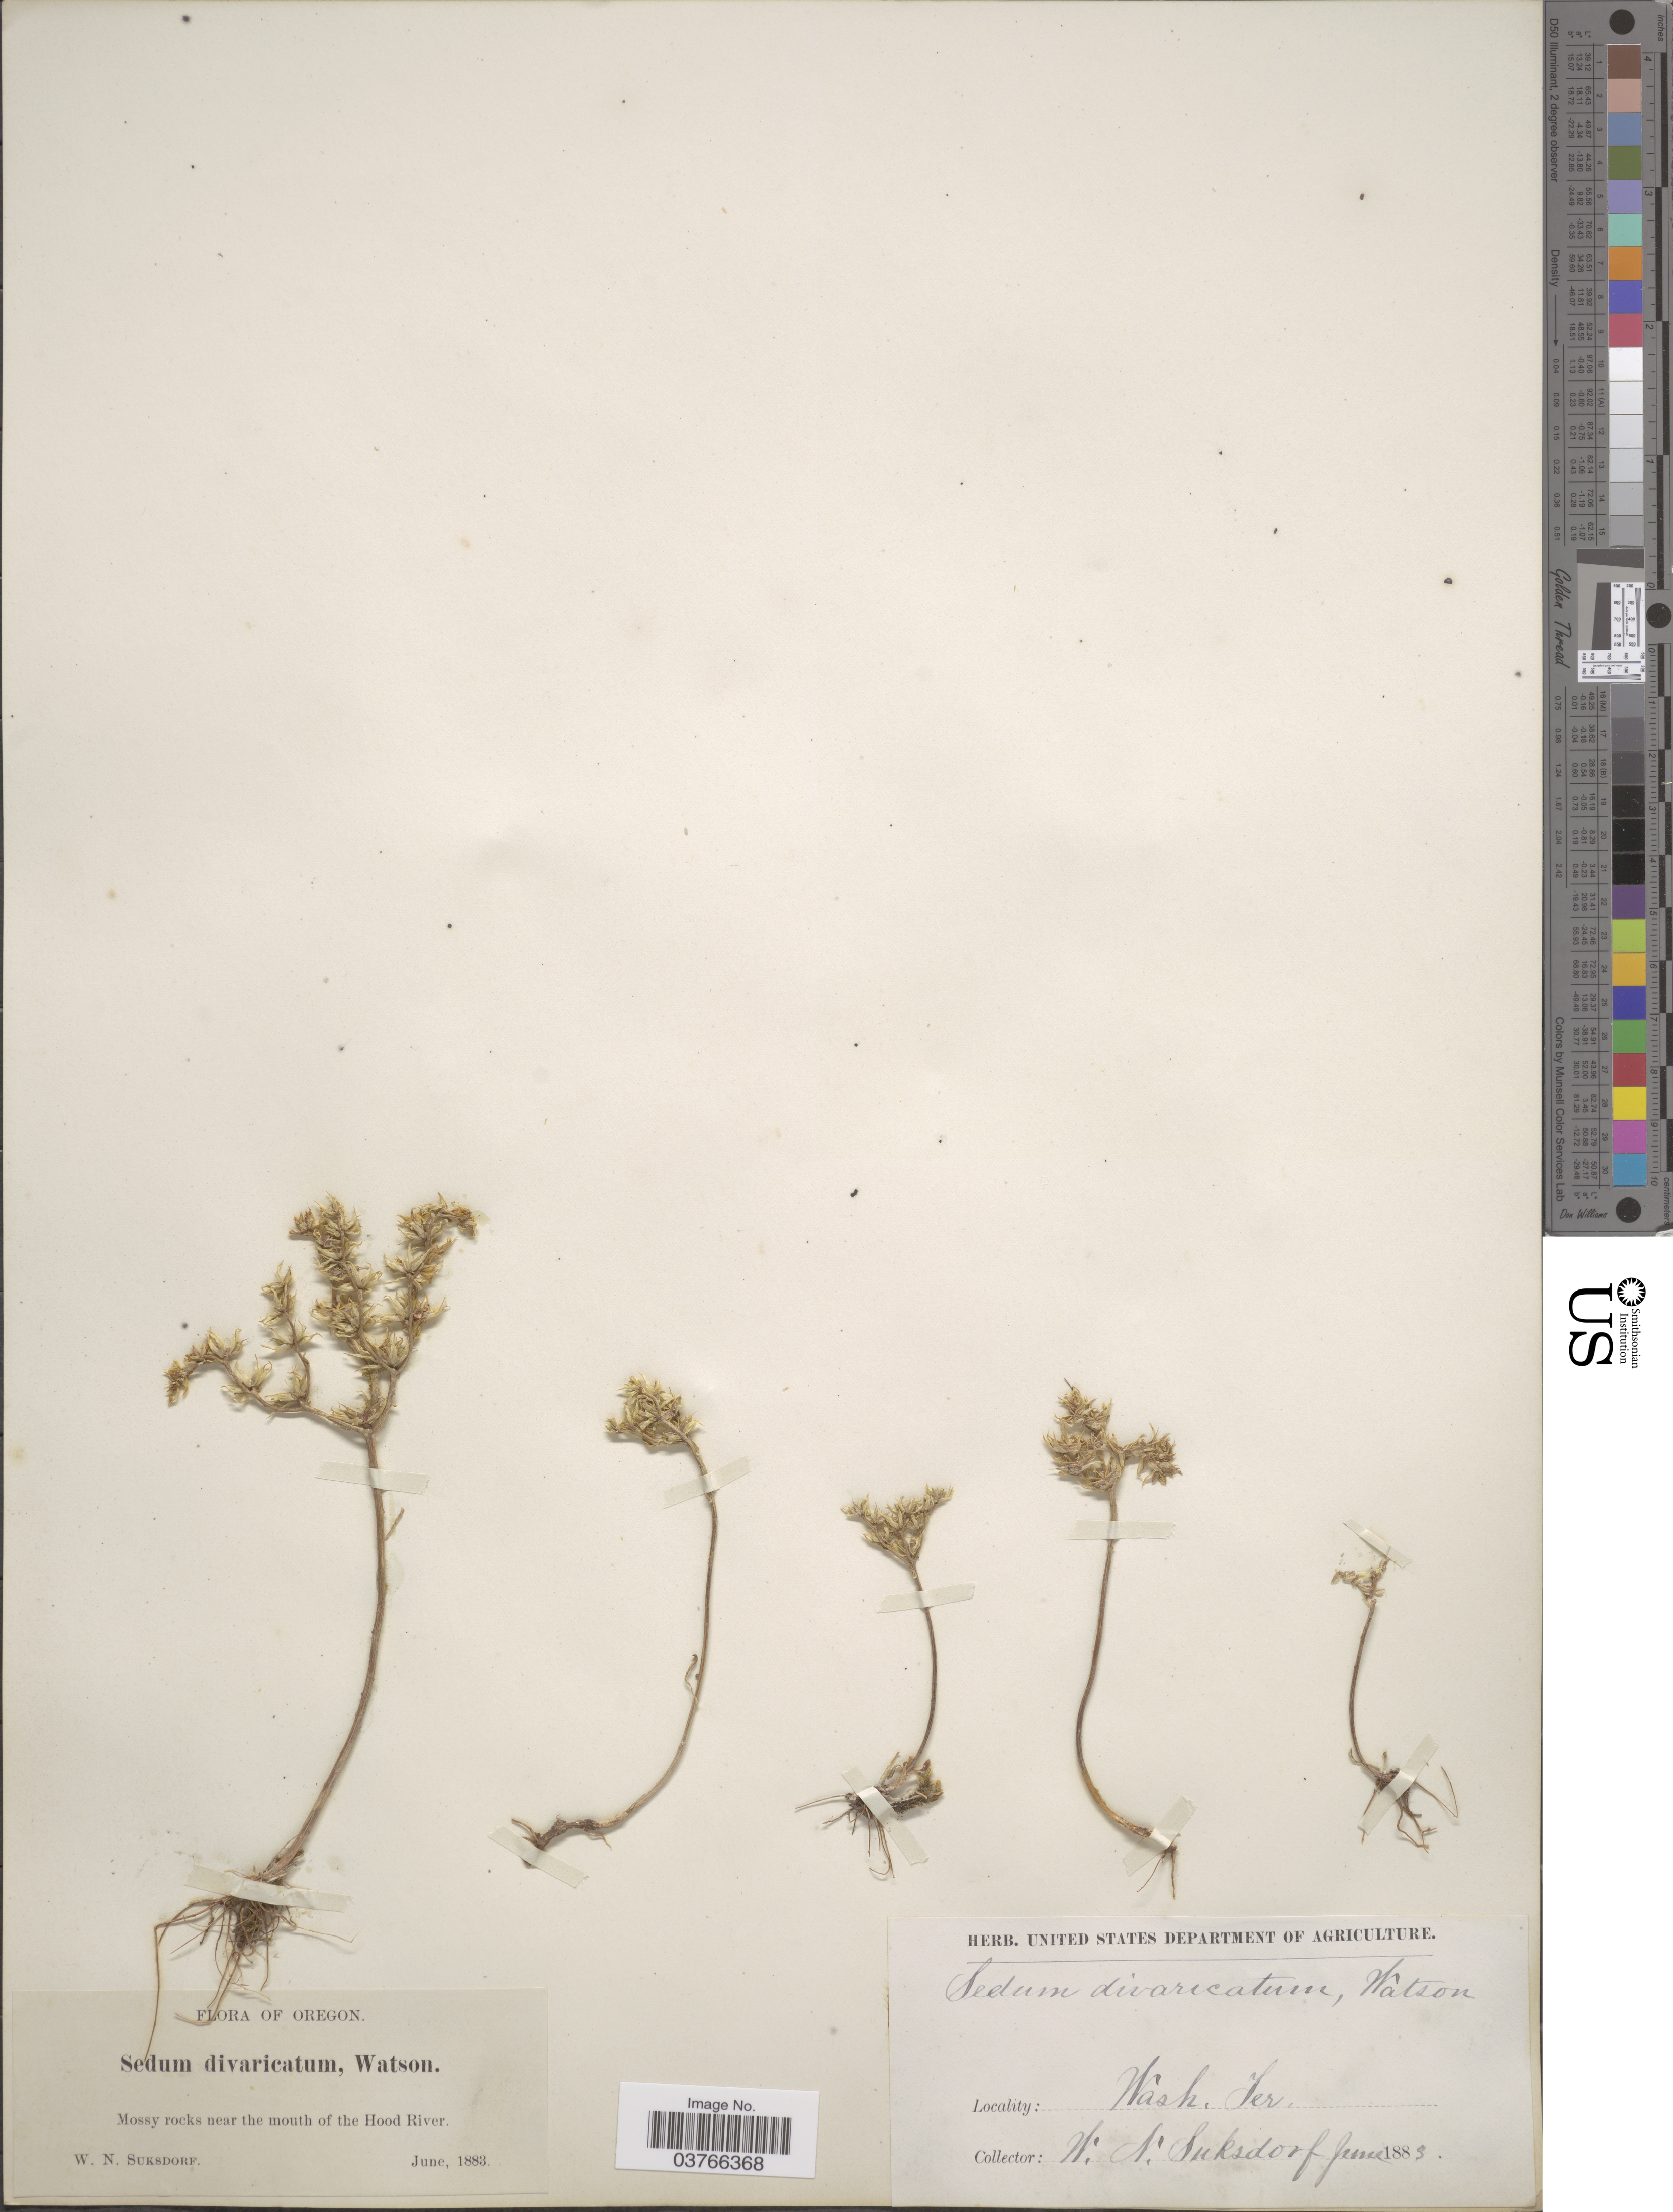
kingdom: Plantae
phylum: Tracheophyta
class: Magnoliopsida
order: Saxifragales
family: Crassulaceae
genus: Sedum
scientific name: Sedum leibergii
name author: Britton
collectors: W. N. Suksdorf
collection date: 1883-06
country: United States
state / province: Oregon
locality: Mossy rocks near the mouth of the Hood River. Wash. Ter.